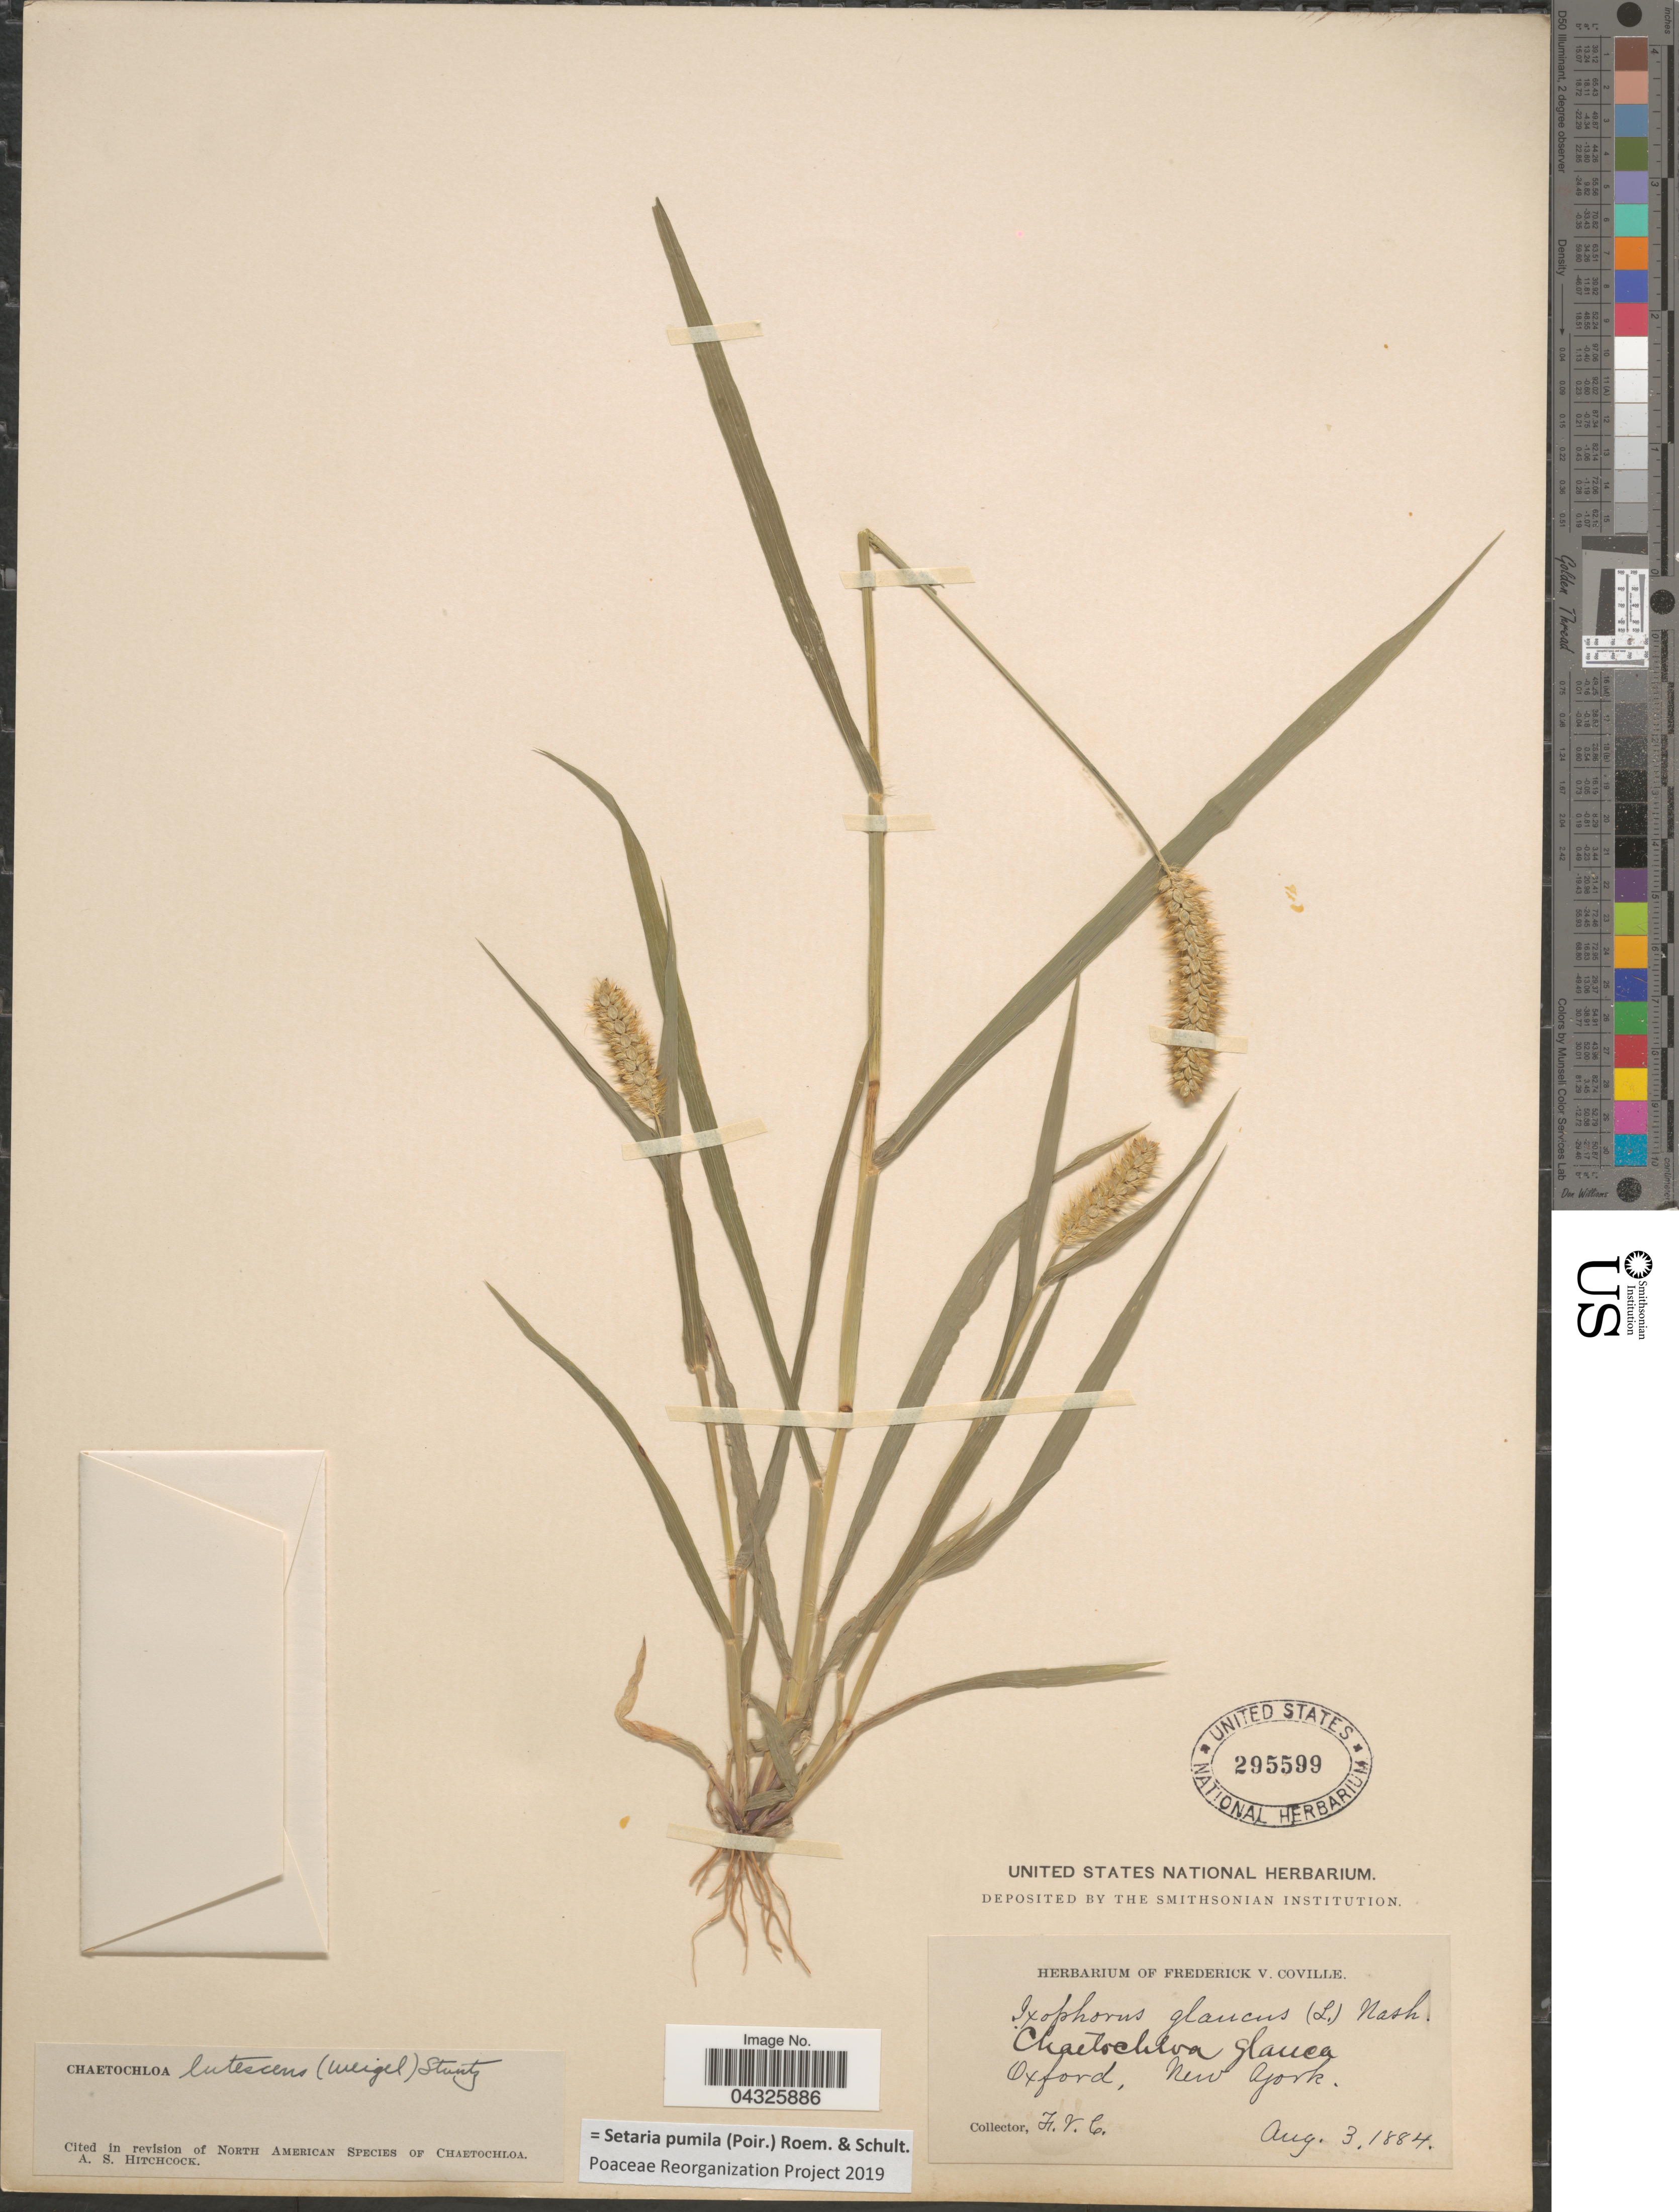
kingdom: Plantae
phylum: Tracheophyta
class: Liliopsida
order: Poales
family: Poaceae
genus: Setaria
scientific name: Setaria pumila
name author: (Poir.) Roem. & Schult.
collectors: F. V. Coville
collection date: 1884-08-03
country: United States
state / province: New York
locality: Oxford.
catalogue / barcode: US 295599